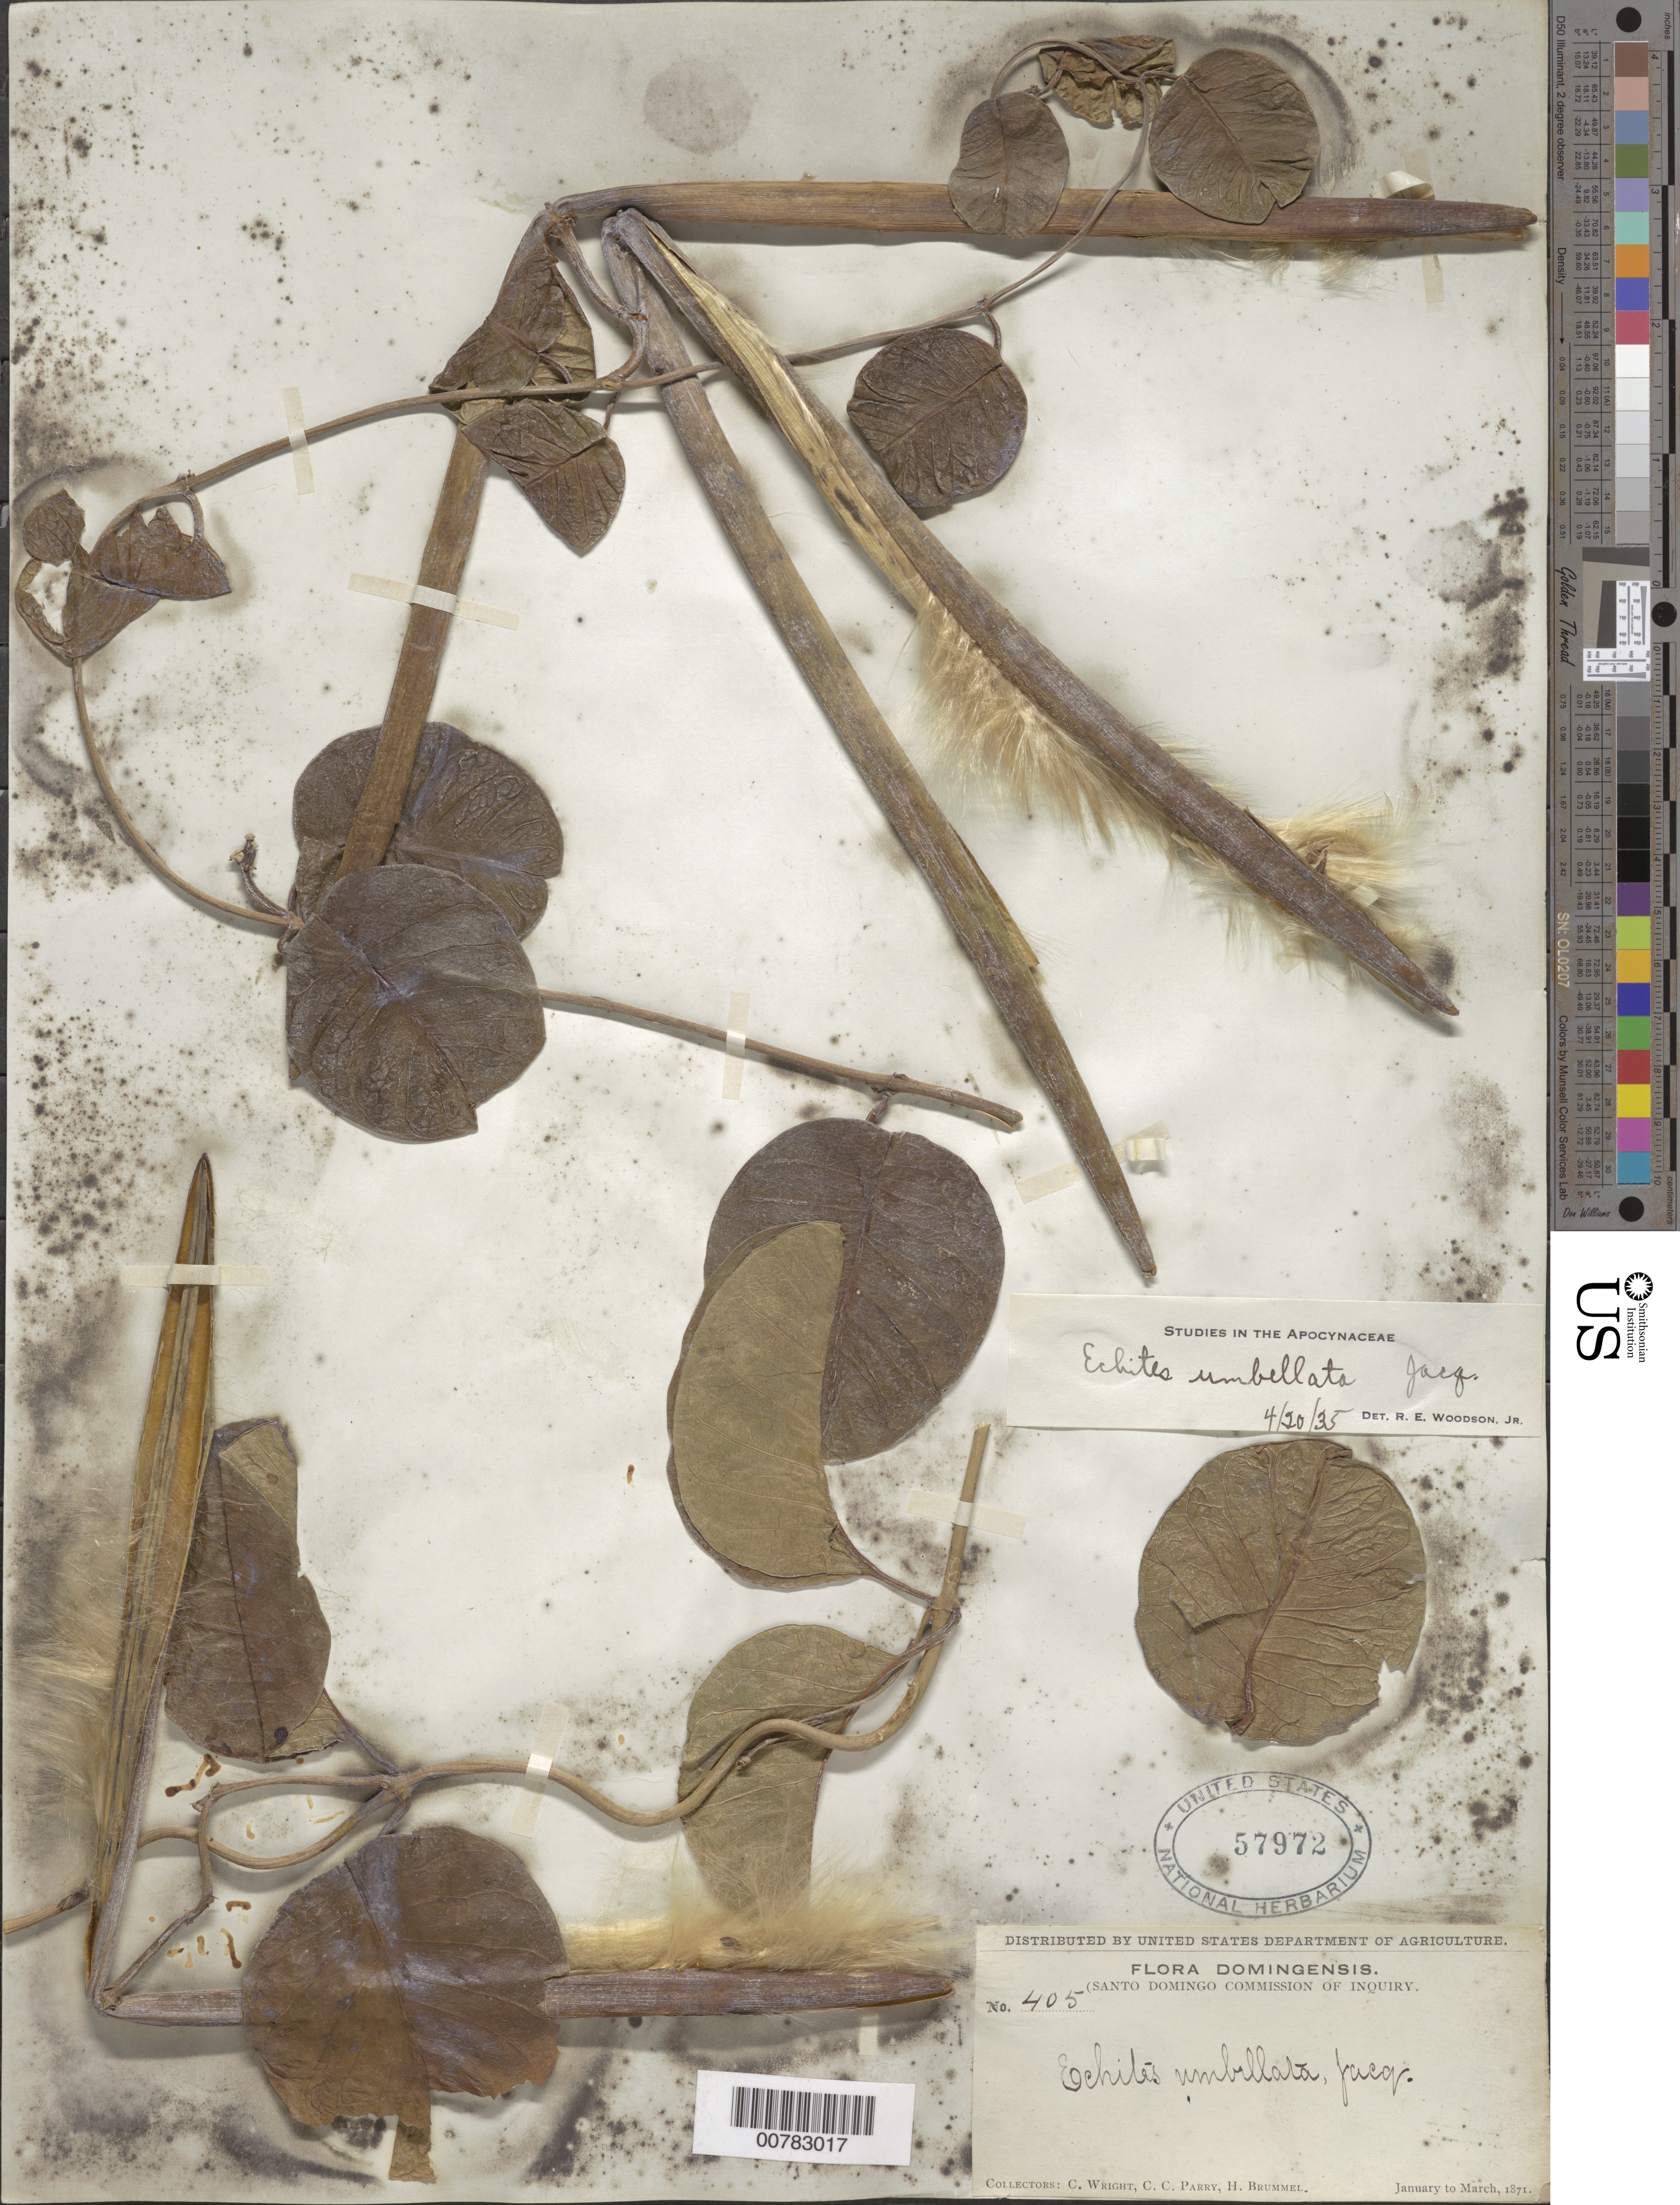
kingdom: Plantae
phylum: Tracheophyta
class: Magnoliopsida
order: Gentianales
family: Apocynaceae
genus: Echites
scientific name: Echites umbellatus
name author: Jacq.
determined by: Woodson, R. E., Jr.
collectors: C. Wright, C. Parry & H. Brummel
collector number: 405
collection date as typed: Jan 1871 to -- Mar 1871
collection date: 1871-01/1871-03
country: Dominican Republic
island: Hispaniola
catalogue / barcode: US 57972